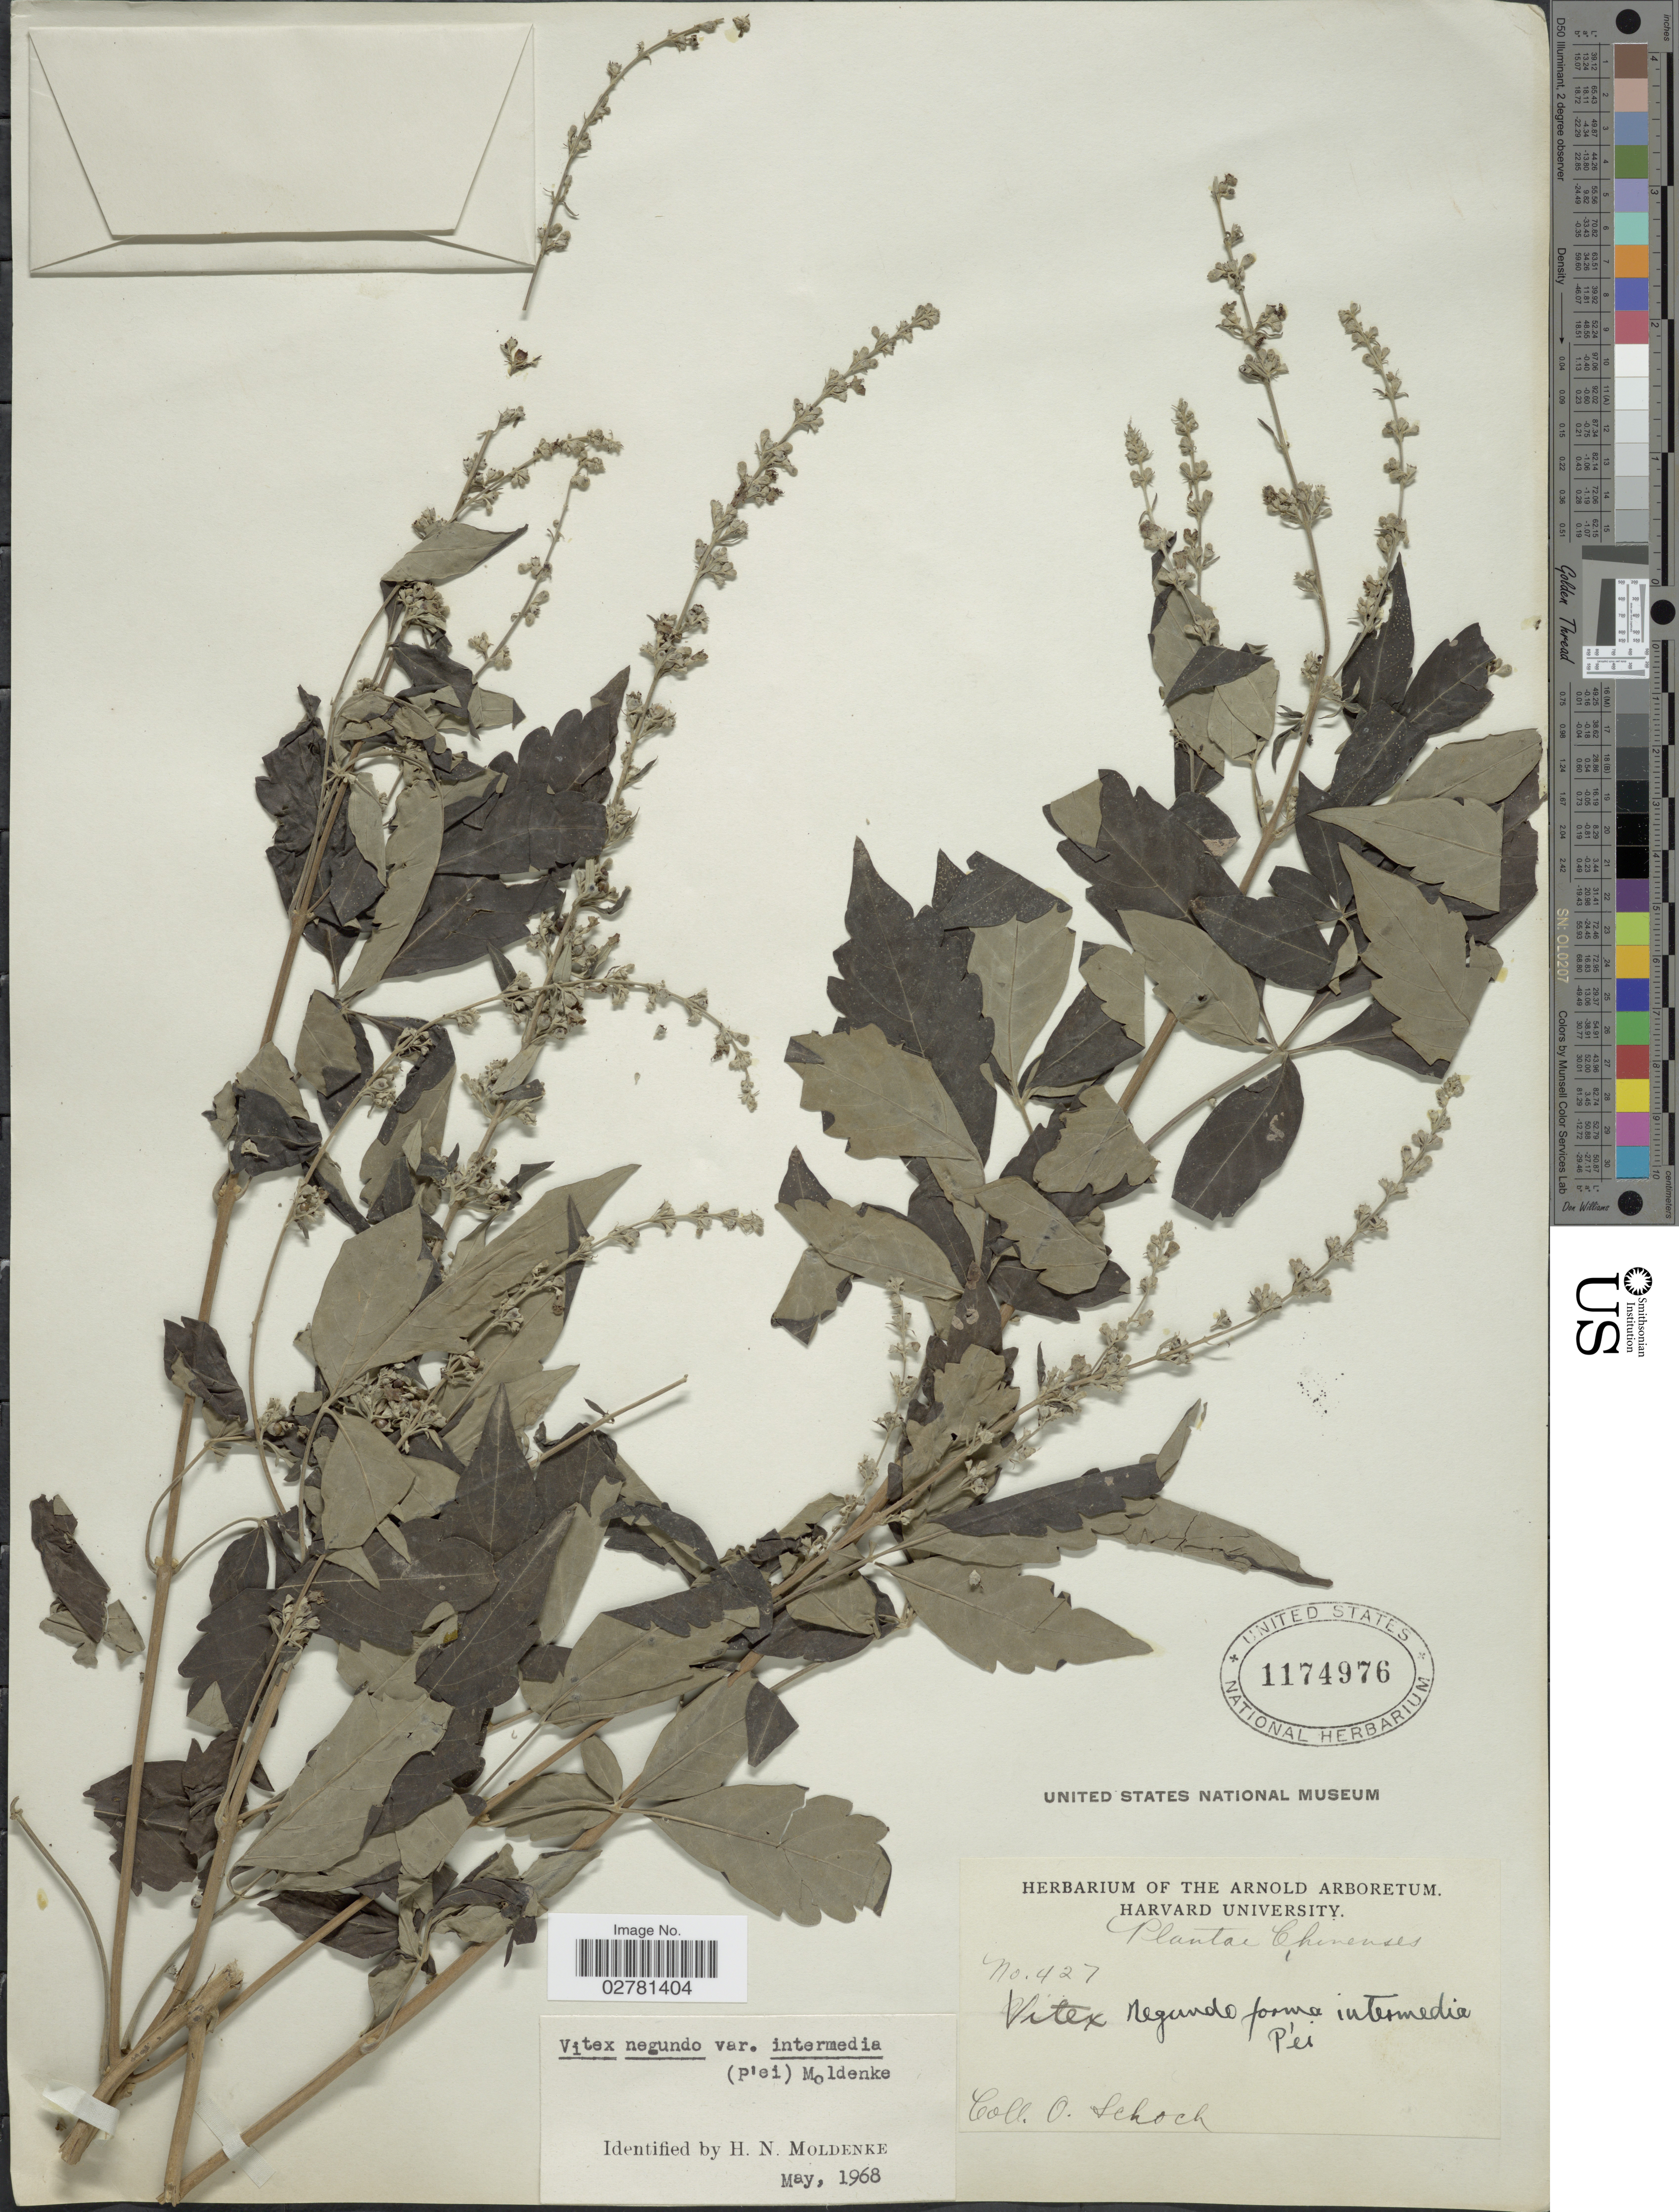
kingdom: Plantae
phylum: Tracheophyta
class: Magnoliopsida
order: Lamiales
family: Lamiaceae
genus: Vitex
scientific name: Vitex negundo var. intermedia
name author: (C. Pei) Moldenke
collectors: O. Schoch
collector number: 427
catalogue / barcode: US 1174976